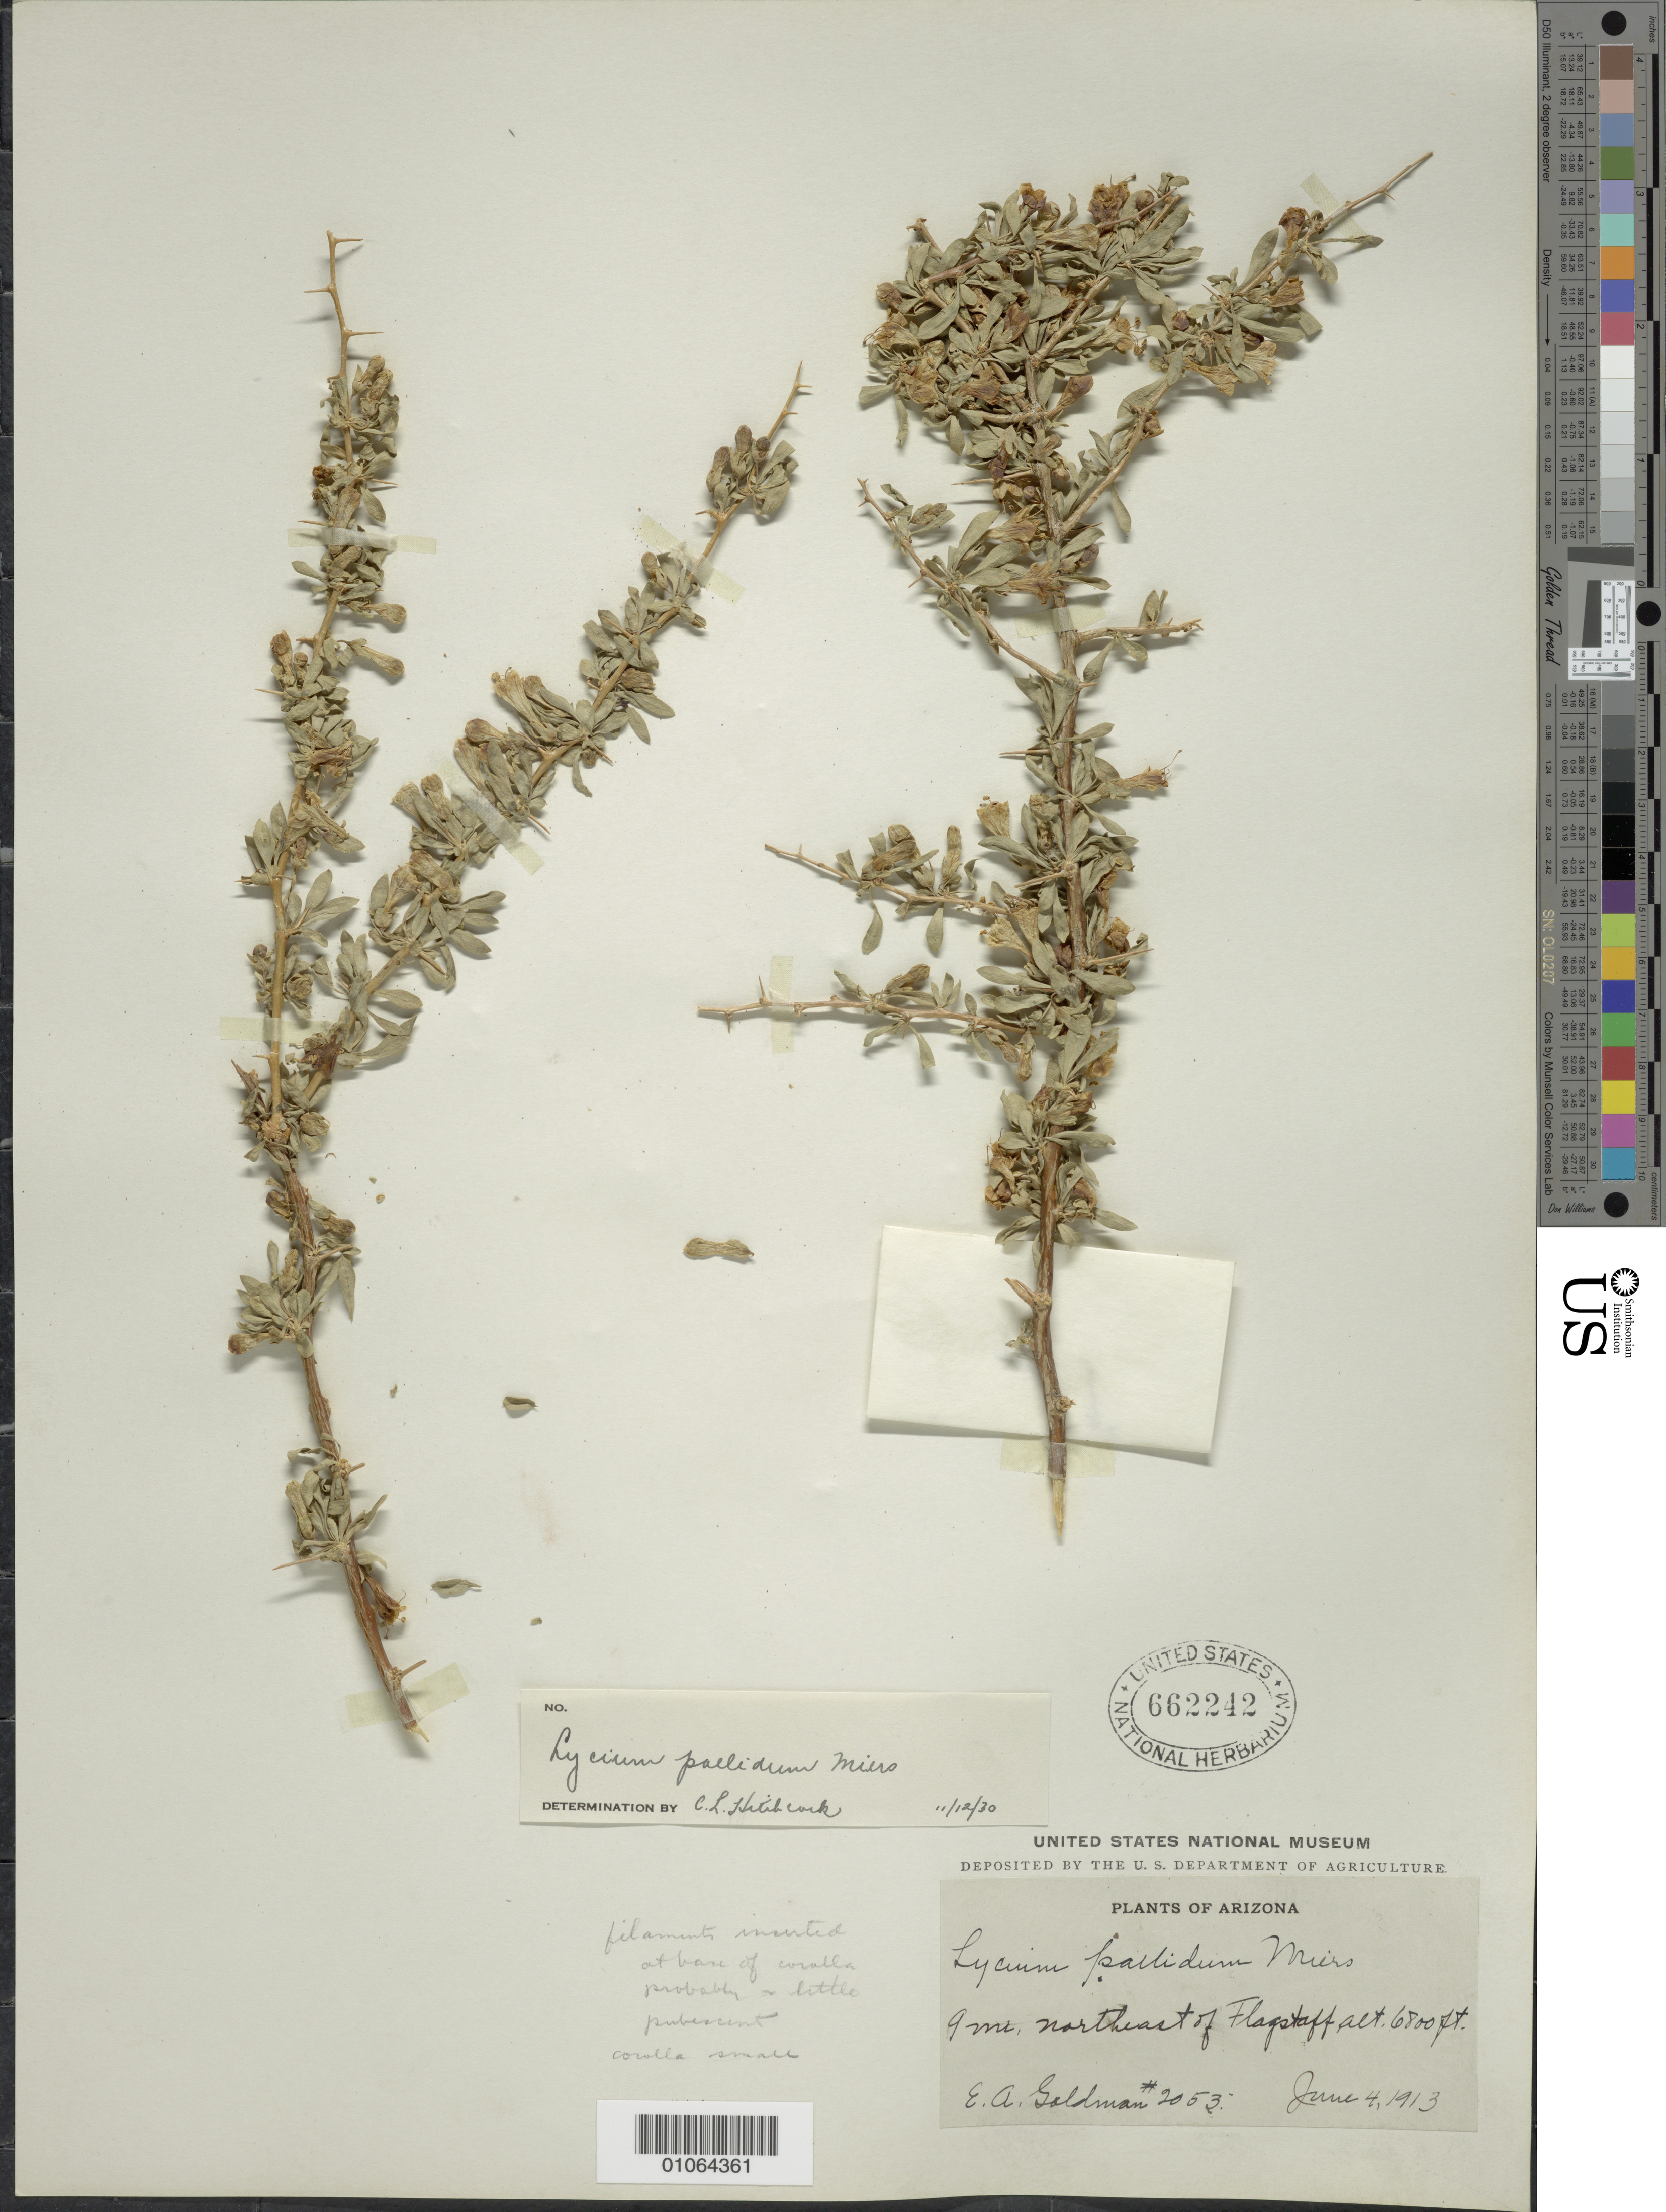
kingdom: Plantae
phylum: Tracheophyta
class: Magnoliopsida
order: Solanales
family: Solanaceae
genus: Lycium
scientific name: Lycium pallidum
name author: Miers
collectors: E. A. Goldman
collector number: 2053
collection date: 1913-06-04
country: United States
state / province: Arizona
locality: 9 mi. northeast of Flagstaff.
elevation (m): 2073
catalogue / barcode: US 662242